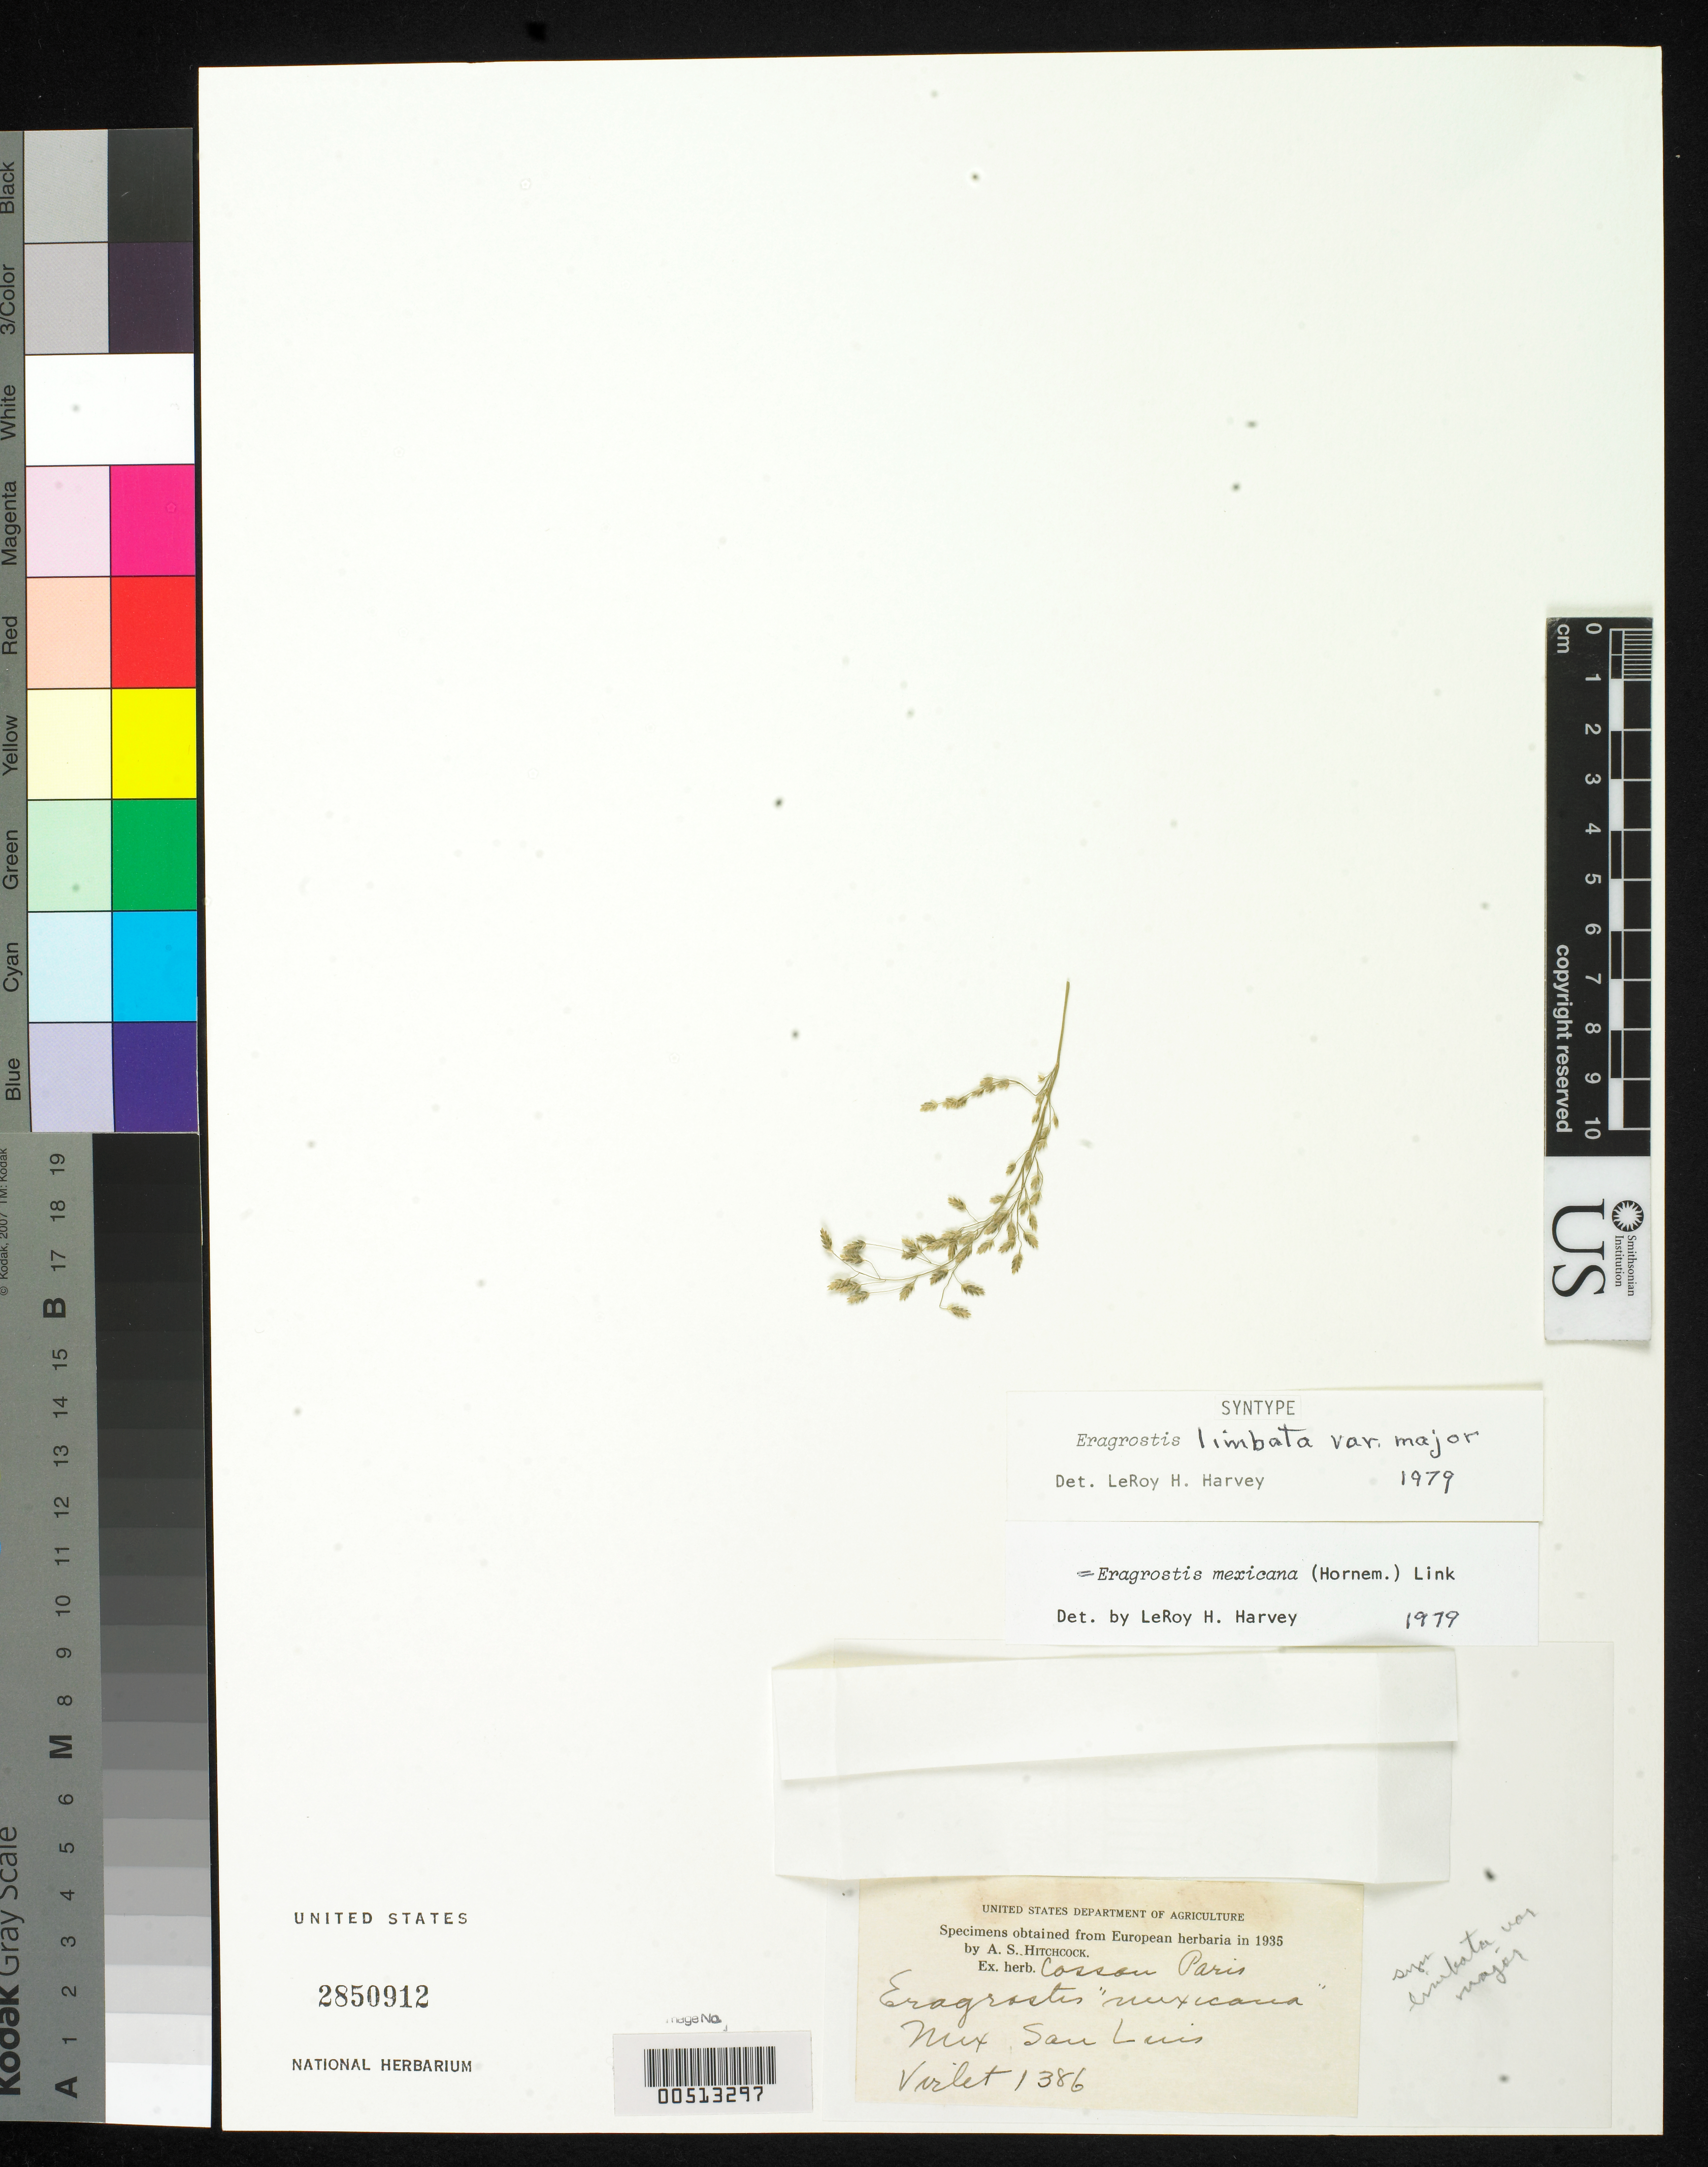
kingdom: Plantae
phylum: Tracheophyta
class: Liliopsida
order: Poales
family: Poaceae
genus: Eragrostis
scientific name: Eragrostis limbata var. major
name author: E. Fourn.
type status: Type Fragment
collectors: M. Virlet d'Aoust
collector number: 1386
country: Mexico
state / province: San Luis Potosi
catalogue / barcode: US 2850912